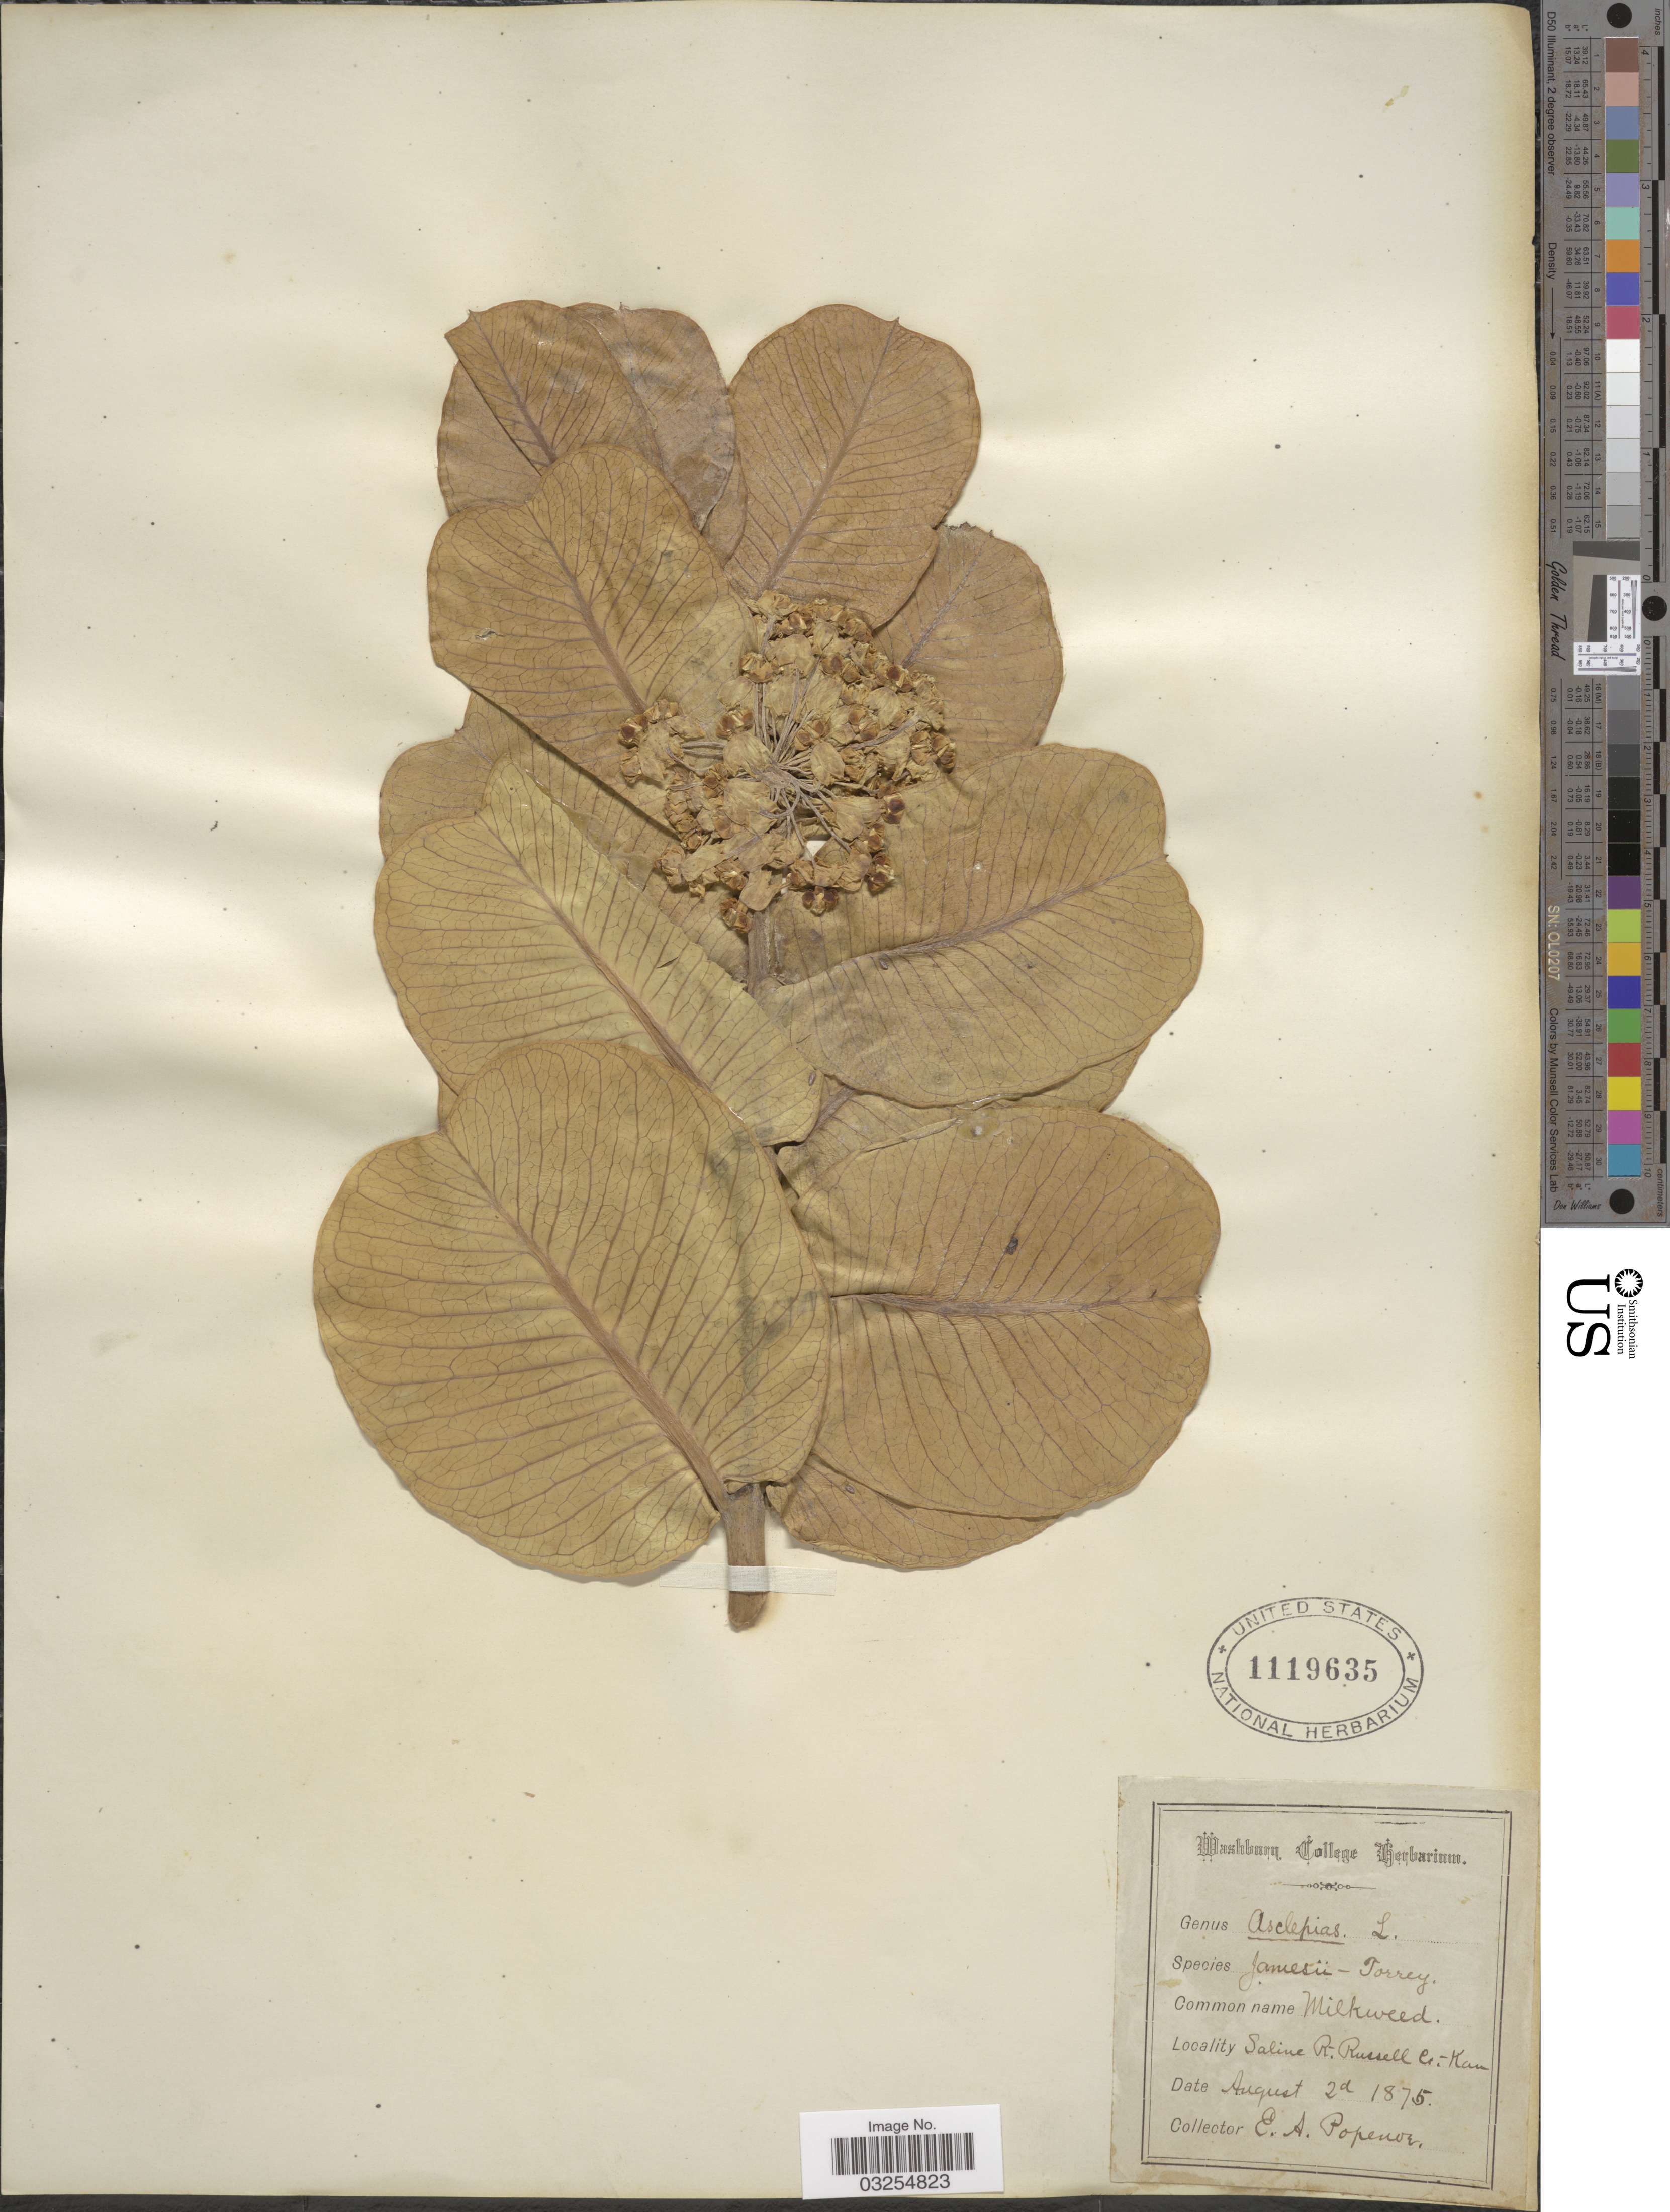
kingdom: Plantae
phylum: Tracheophyta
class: Magnoliopsida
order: Gentianales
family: Apocynaceae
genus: Asclepias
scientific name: Asclepias latifolia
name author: Torr.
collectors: E. A. Popenoe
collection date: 1875-08-02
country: United States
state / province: Kansas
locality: Saline R. Russell Co.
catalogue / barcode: US 1119635